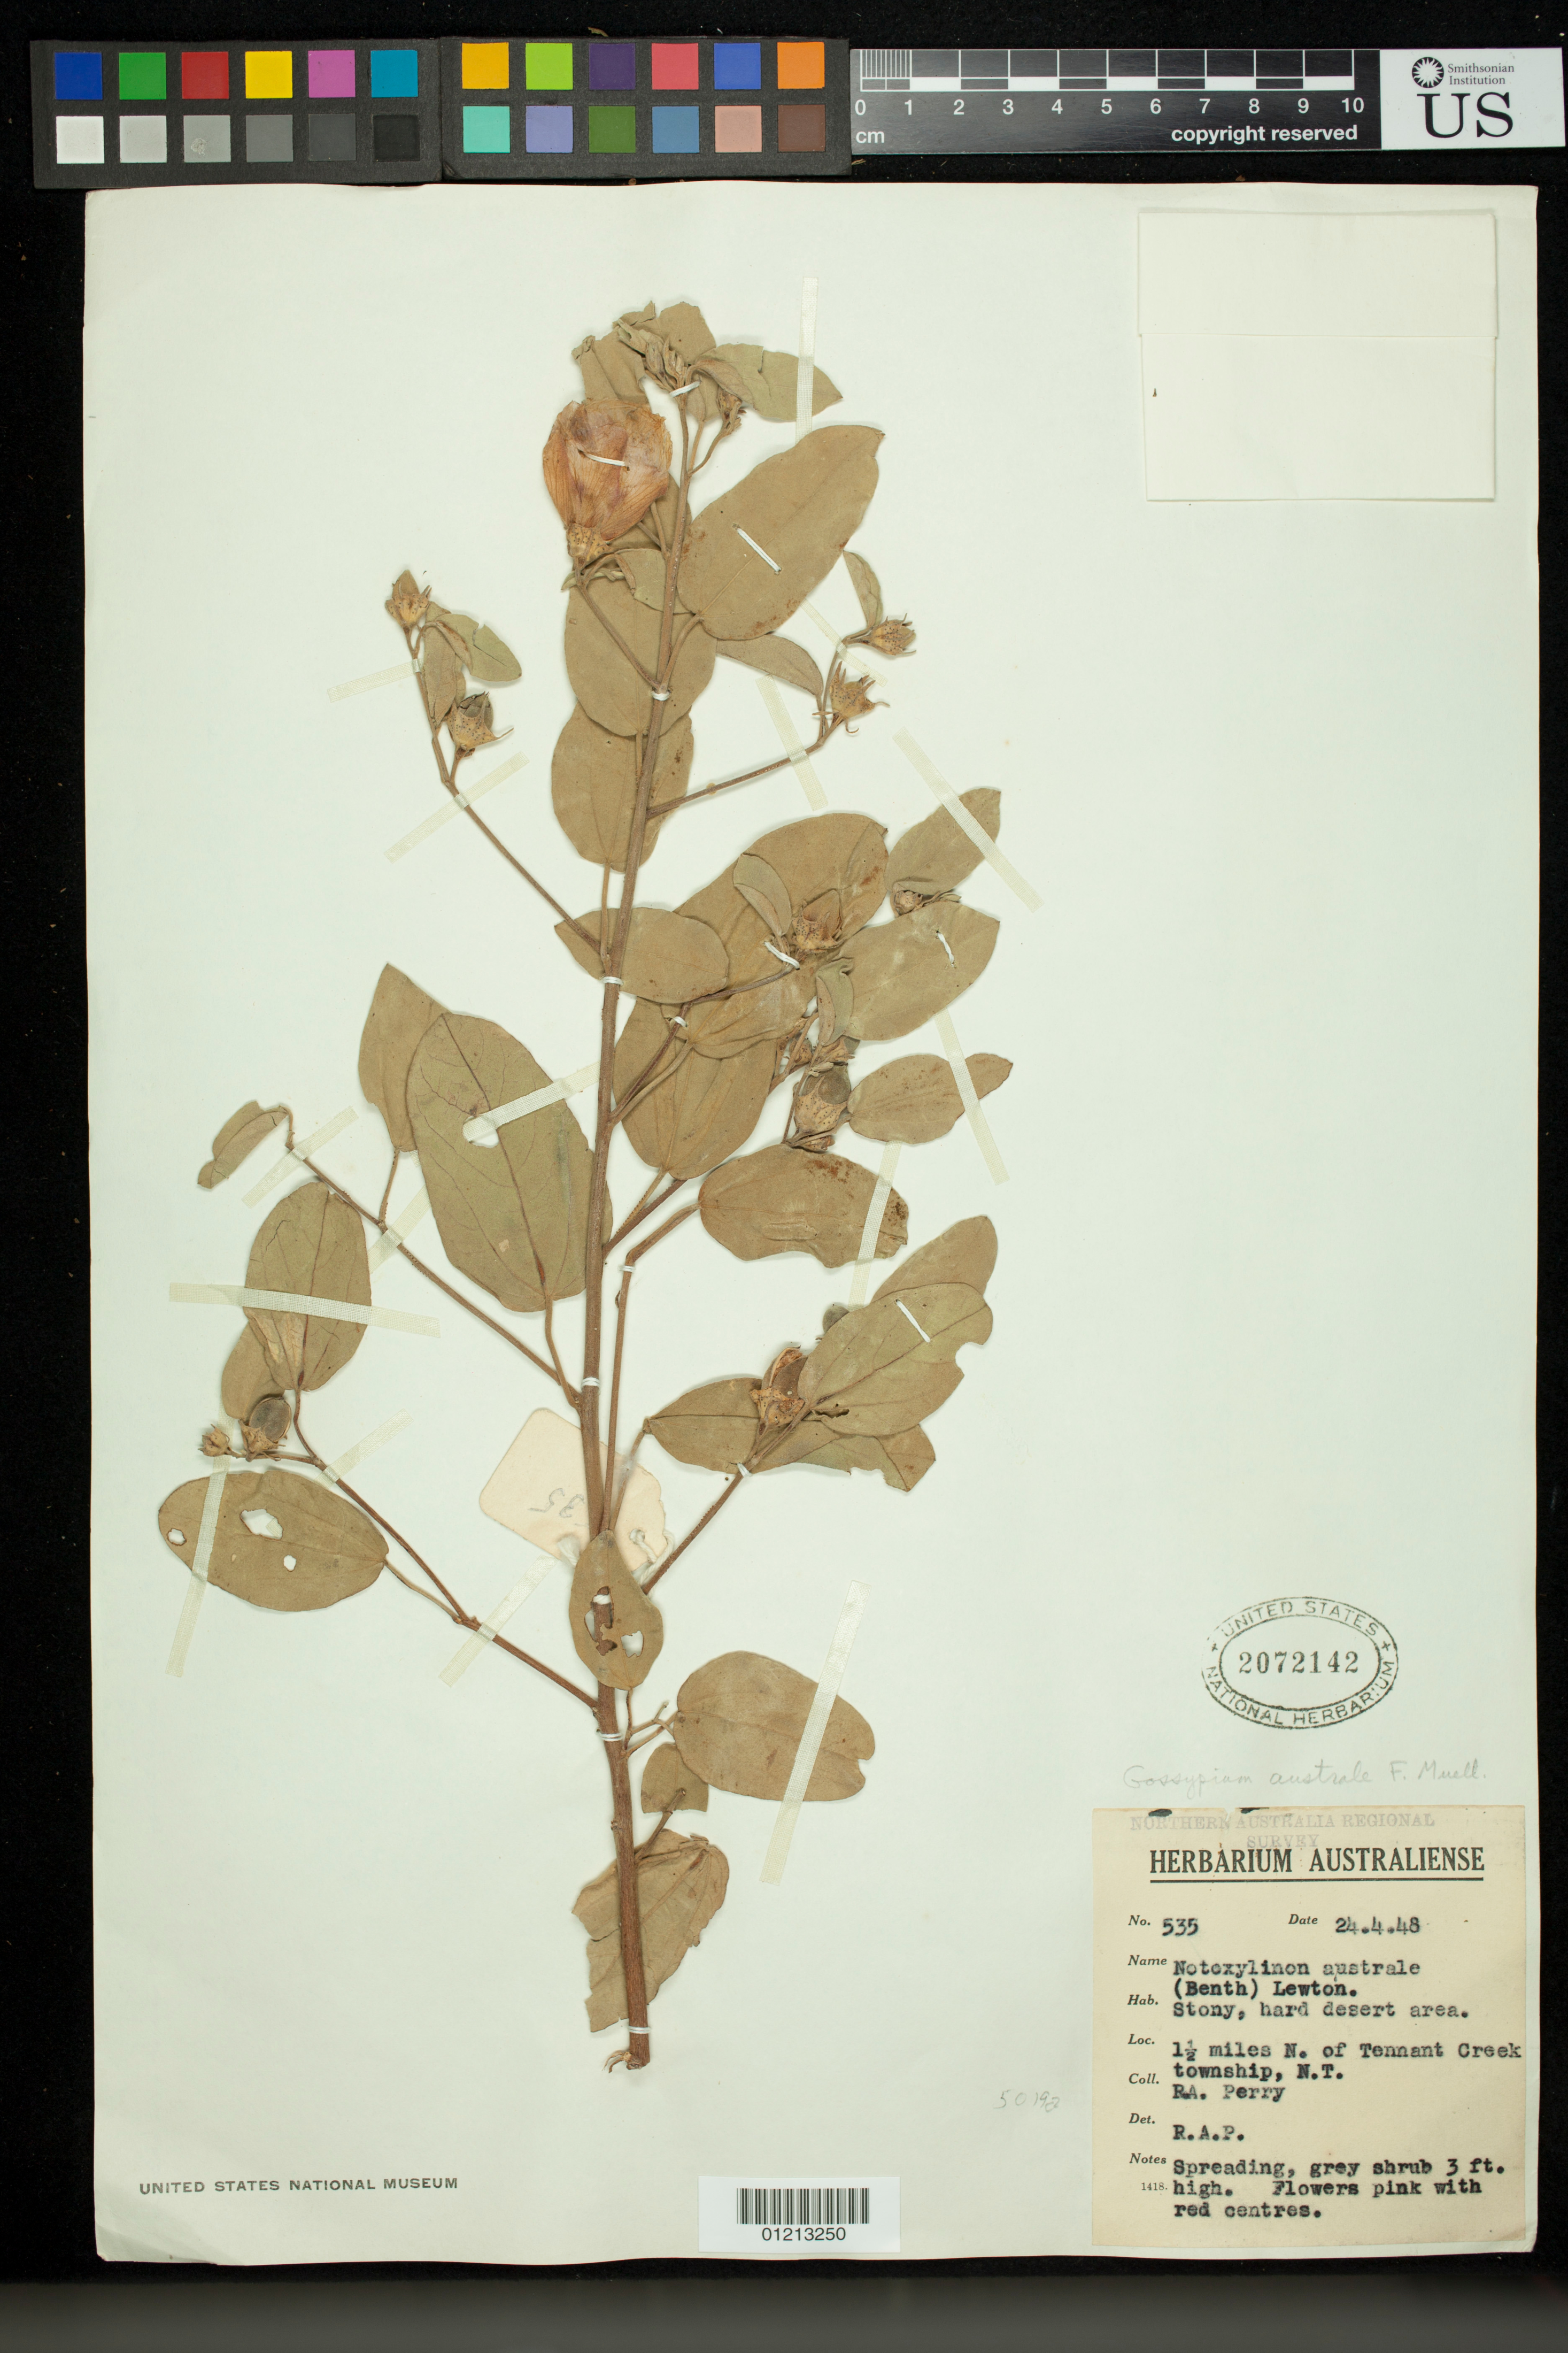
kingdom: Plantae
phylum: Tracheophyta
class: Magnoliopsida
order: Malvales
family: Malvaceae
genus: Gossypium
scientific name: Gossypium australe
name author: F. Muell.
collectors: Perry, R. A.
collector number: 535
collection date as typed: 24 Apr 1948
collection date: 1948-04-24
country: Australia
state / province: Northern Territory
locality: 1½ miles N. of Tennant Creek township.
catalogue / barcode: US 2072142